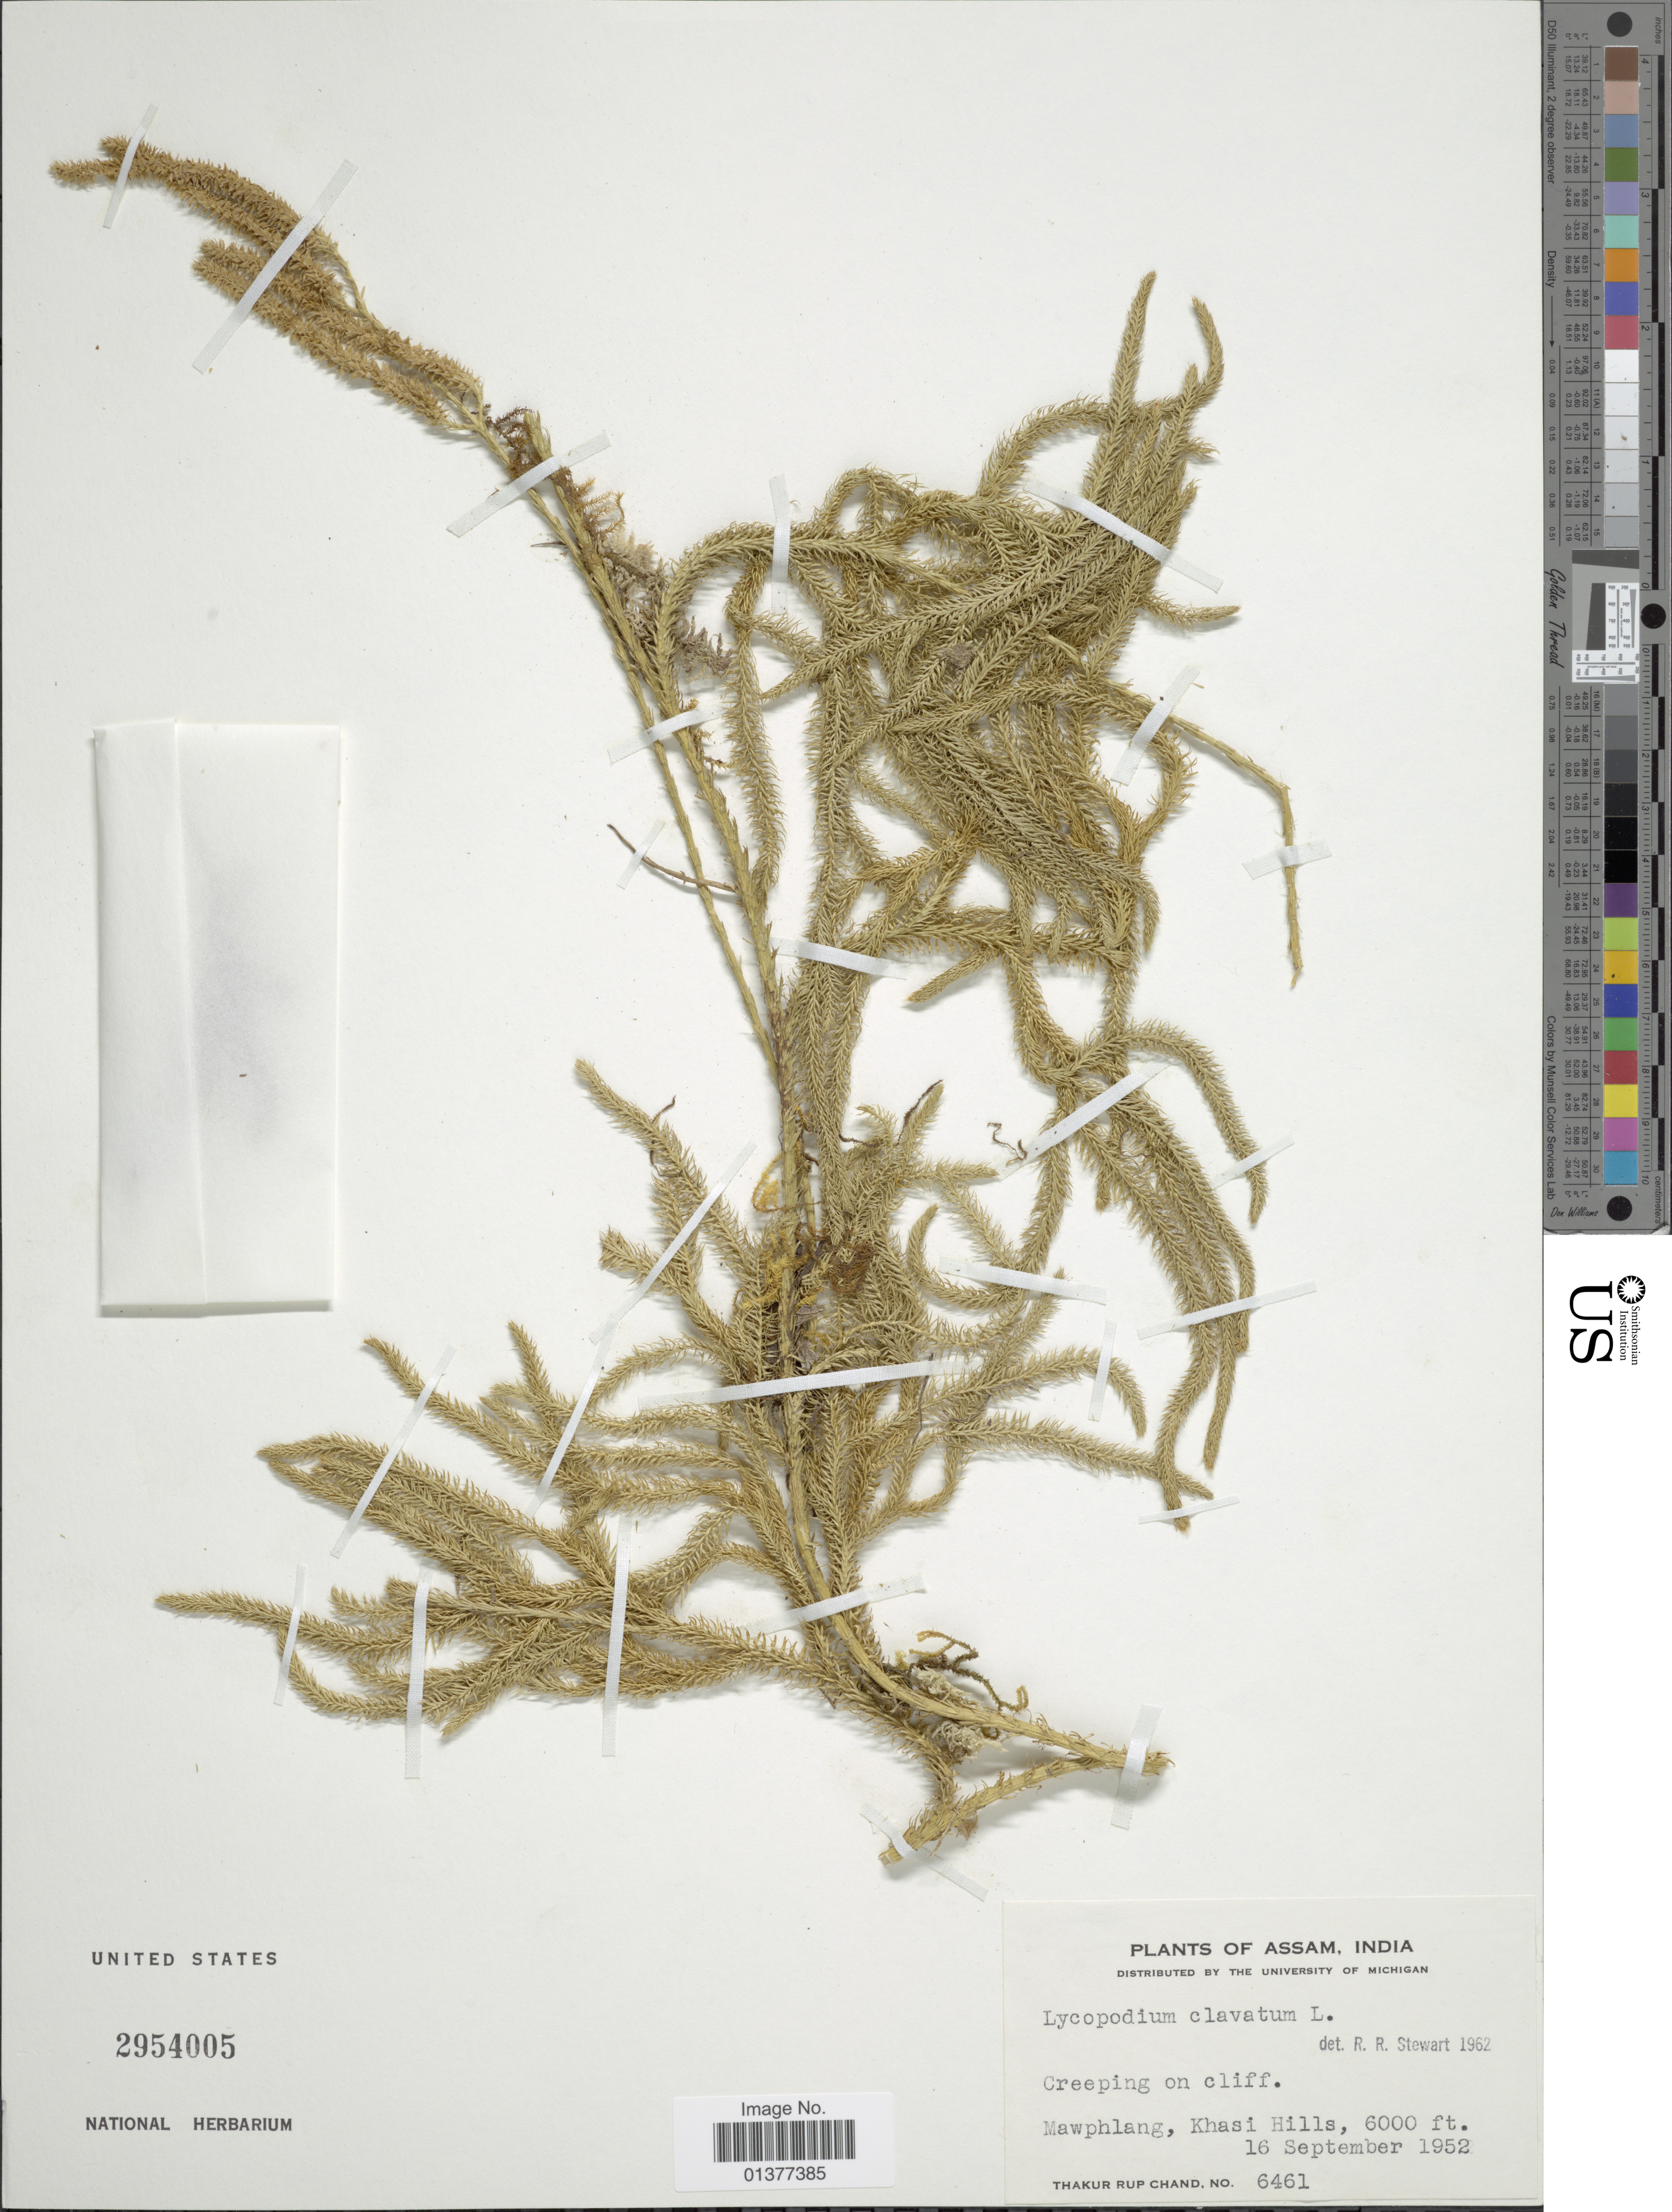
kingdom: Plantae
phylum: Tracheophyta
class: Lycopodiopsida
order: Lycopodiales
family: Lycopodiaceae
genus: Lycopodium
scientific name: Lycopodium clavatum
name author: L.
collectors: T. R. Chand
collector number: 6461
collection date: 1952-09-16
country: India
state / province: Meghalaya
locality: Mawphlang, Khasi hills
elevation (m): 1829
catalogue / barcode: US 2954005